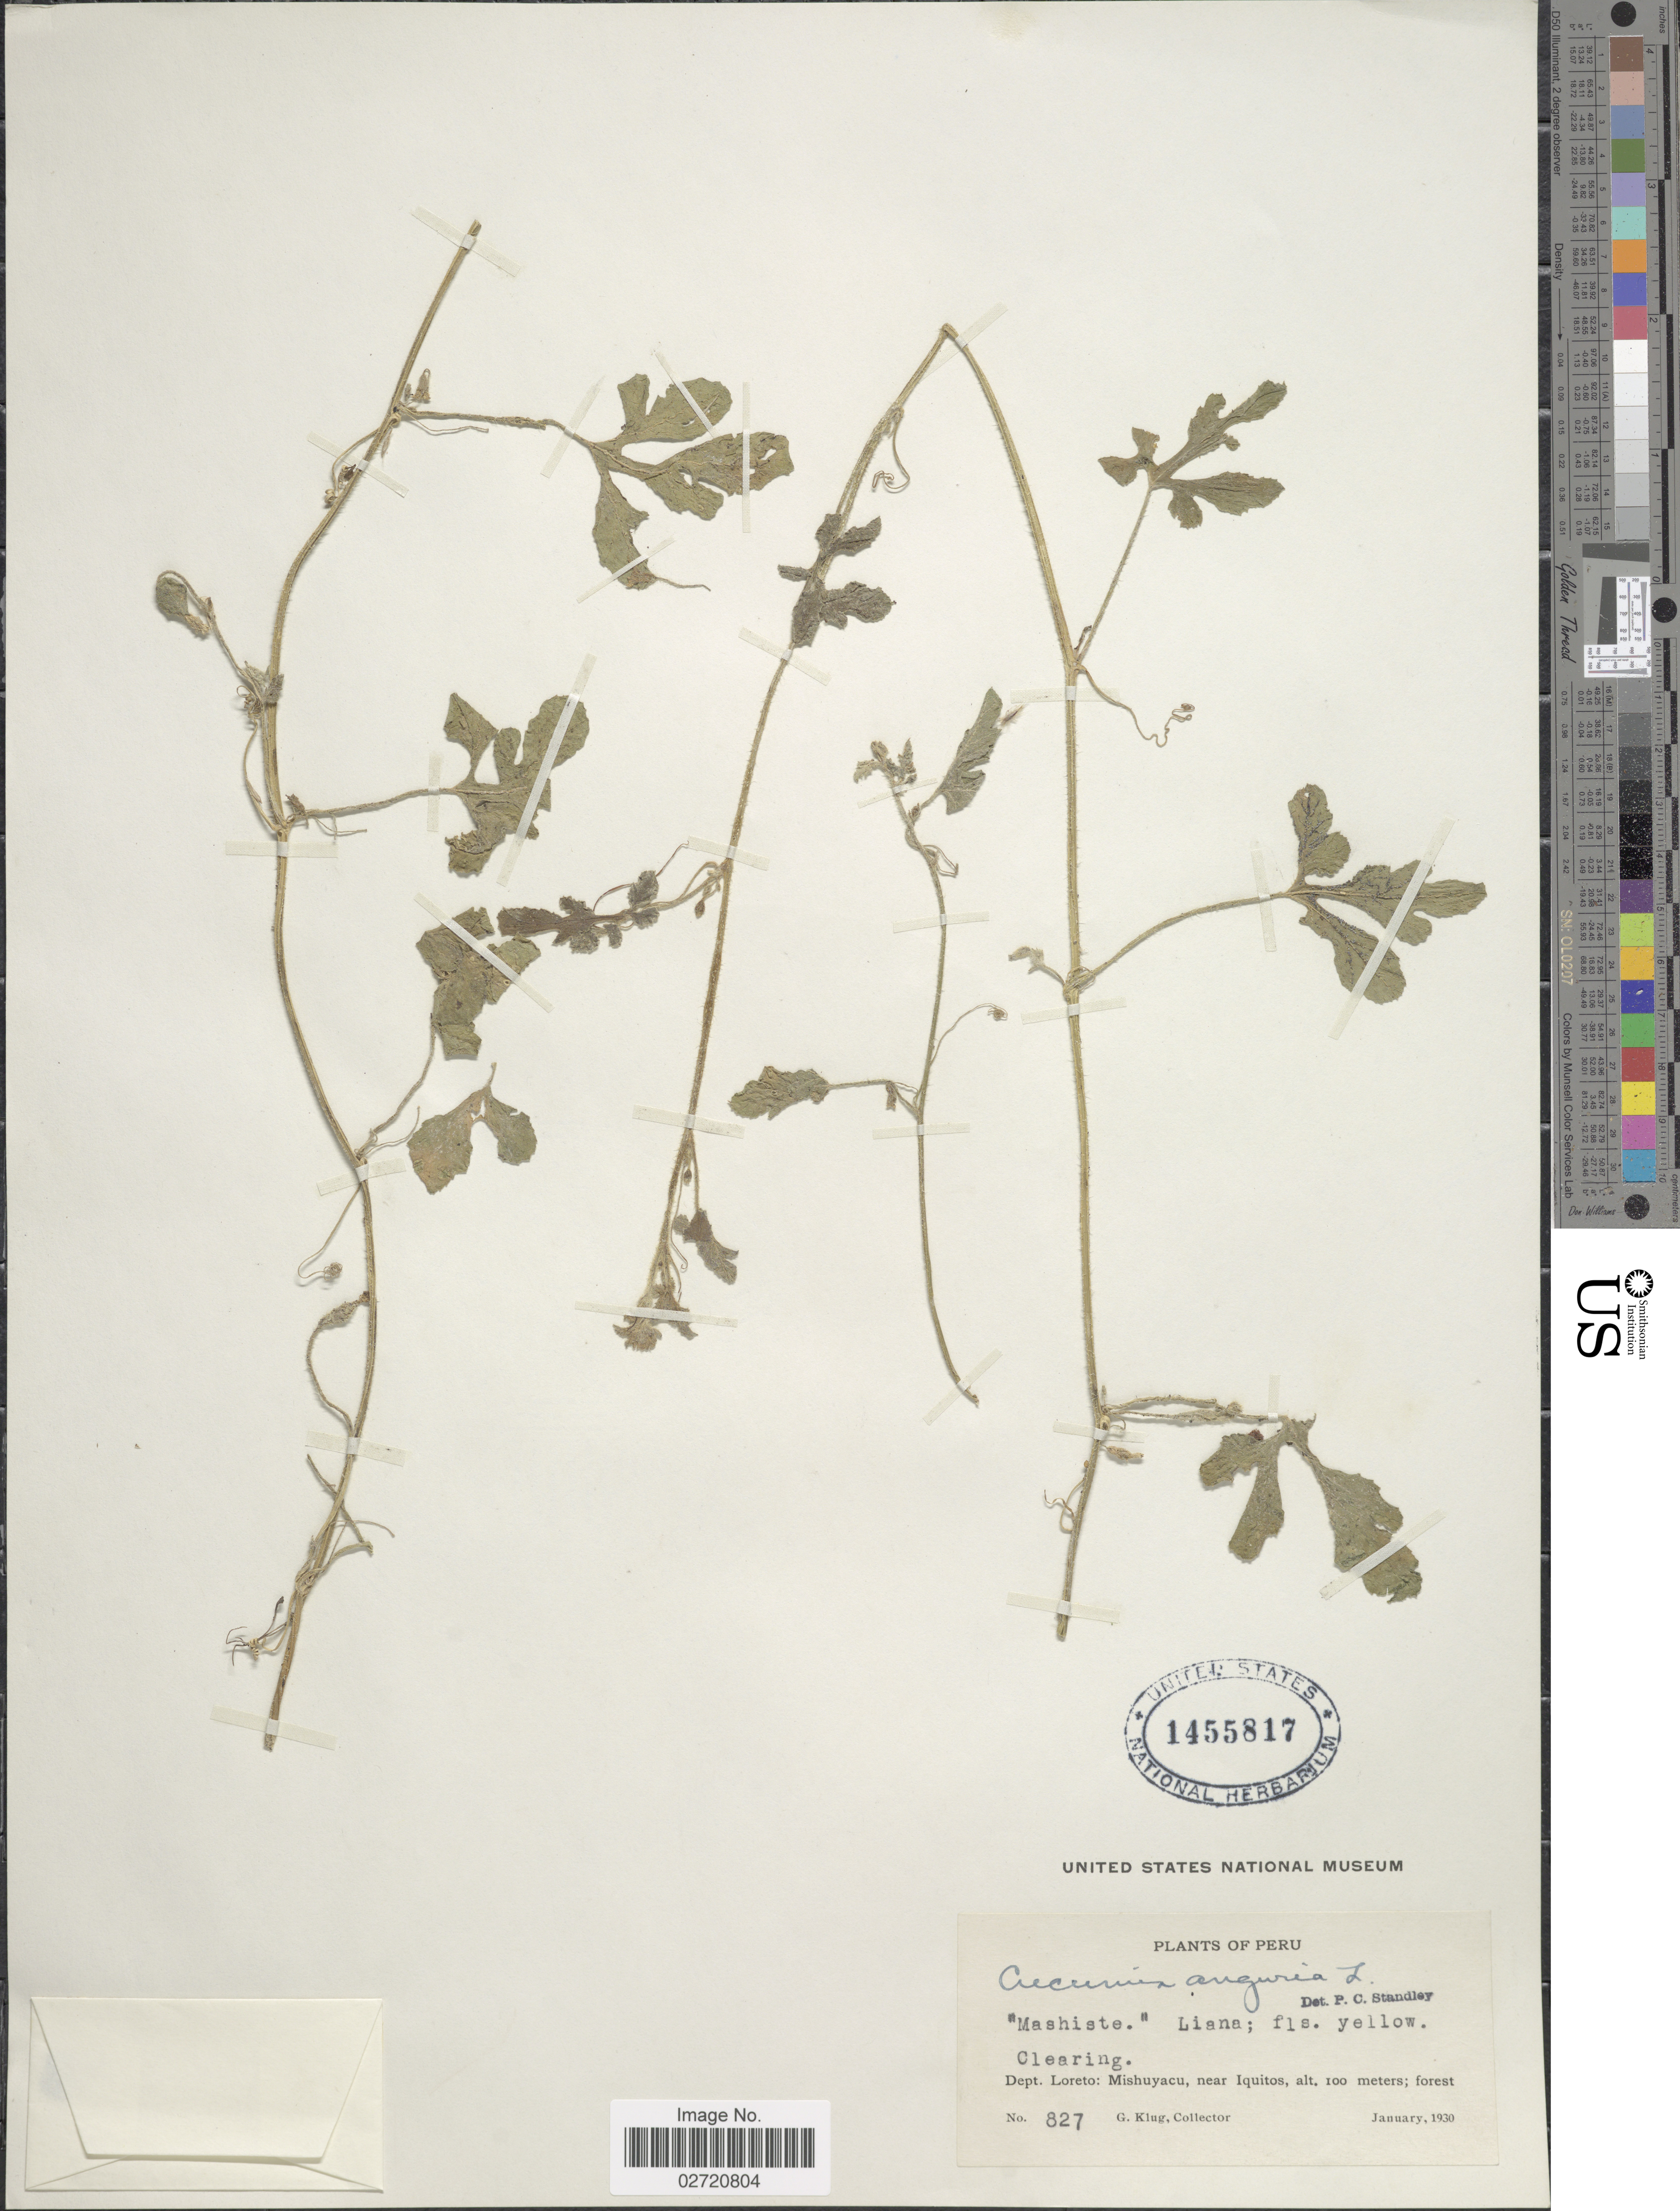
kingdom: Plantae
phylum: Tracheophyta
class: Magnoliopsida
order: Cucurbitales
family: Cucurbitaceae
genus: Cucumis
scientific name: Cucumis anguria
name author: L.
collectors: G. Klug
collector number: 827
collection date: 1930-01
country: Peru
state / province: Loreto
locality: Dept. Loreto: Mishuyacu, near Iquitos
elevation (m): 100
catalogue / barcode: US 1455817